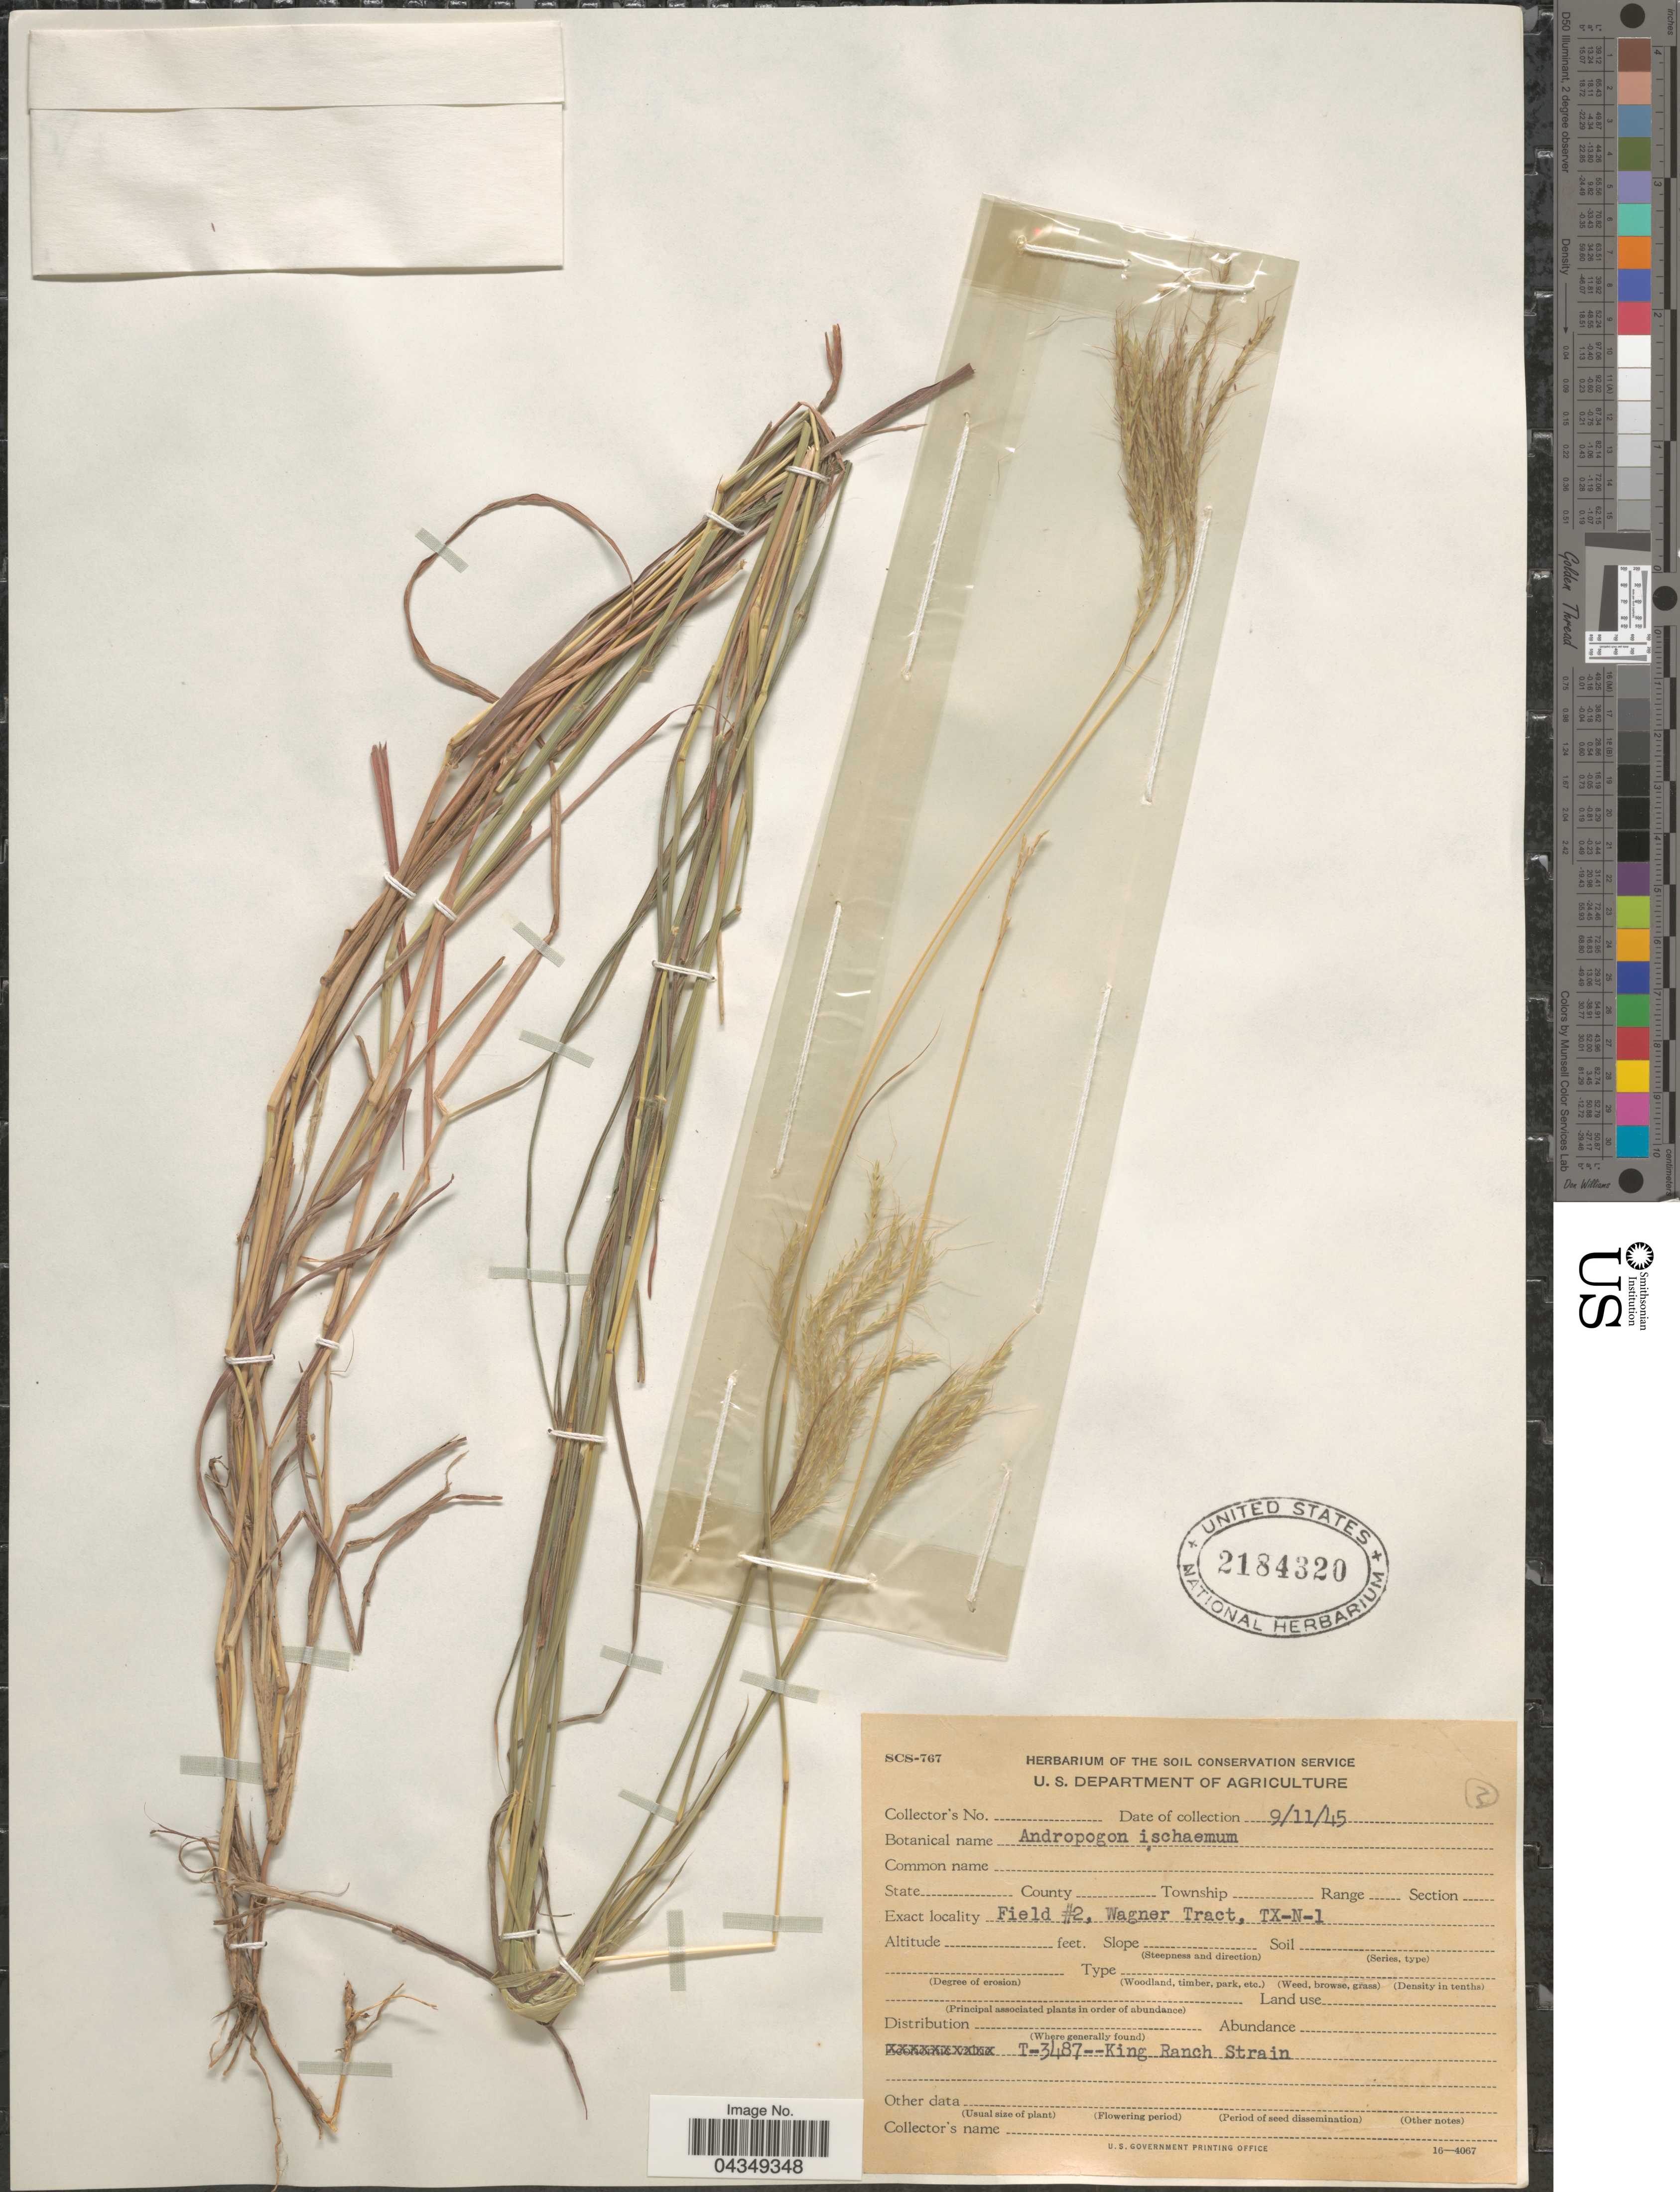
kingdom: Plantae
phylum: Tracheophyta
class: Liliopsida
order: Poales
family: Poaceae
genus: Bothriochloa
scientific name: Bothriochloa ischaemum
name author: (L.) Keng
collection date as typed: Transcribed d/m/y: 9/11/45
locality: Field #2, Wagner Tract, TX-N-1. T-3487-- King Ranch Strain.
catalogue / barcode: US 2184320